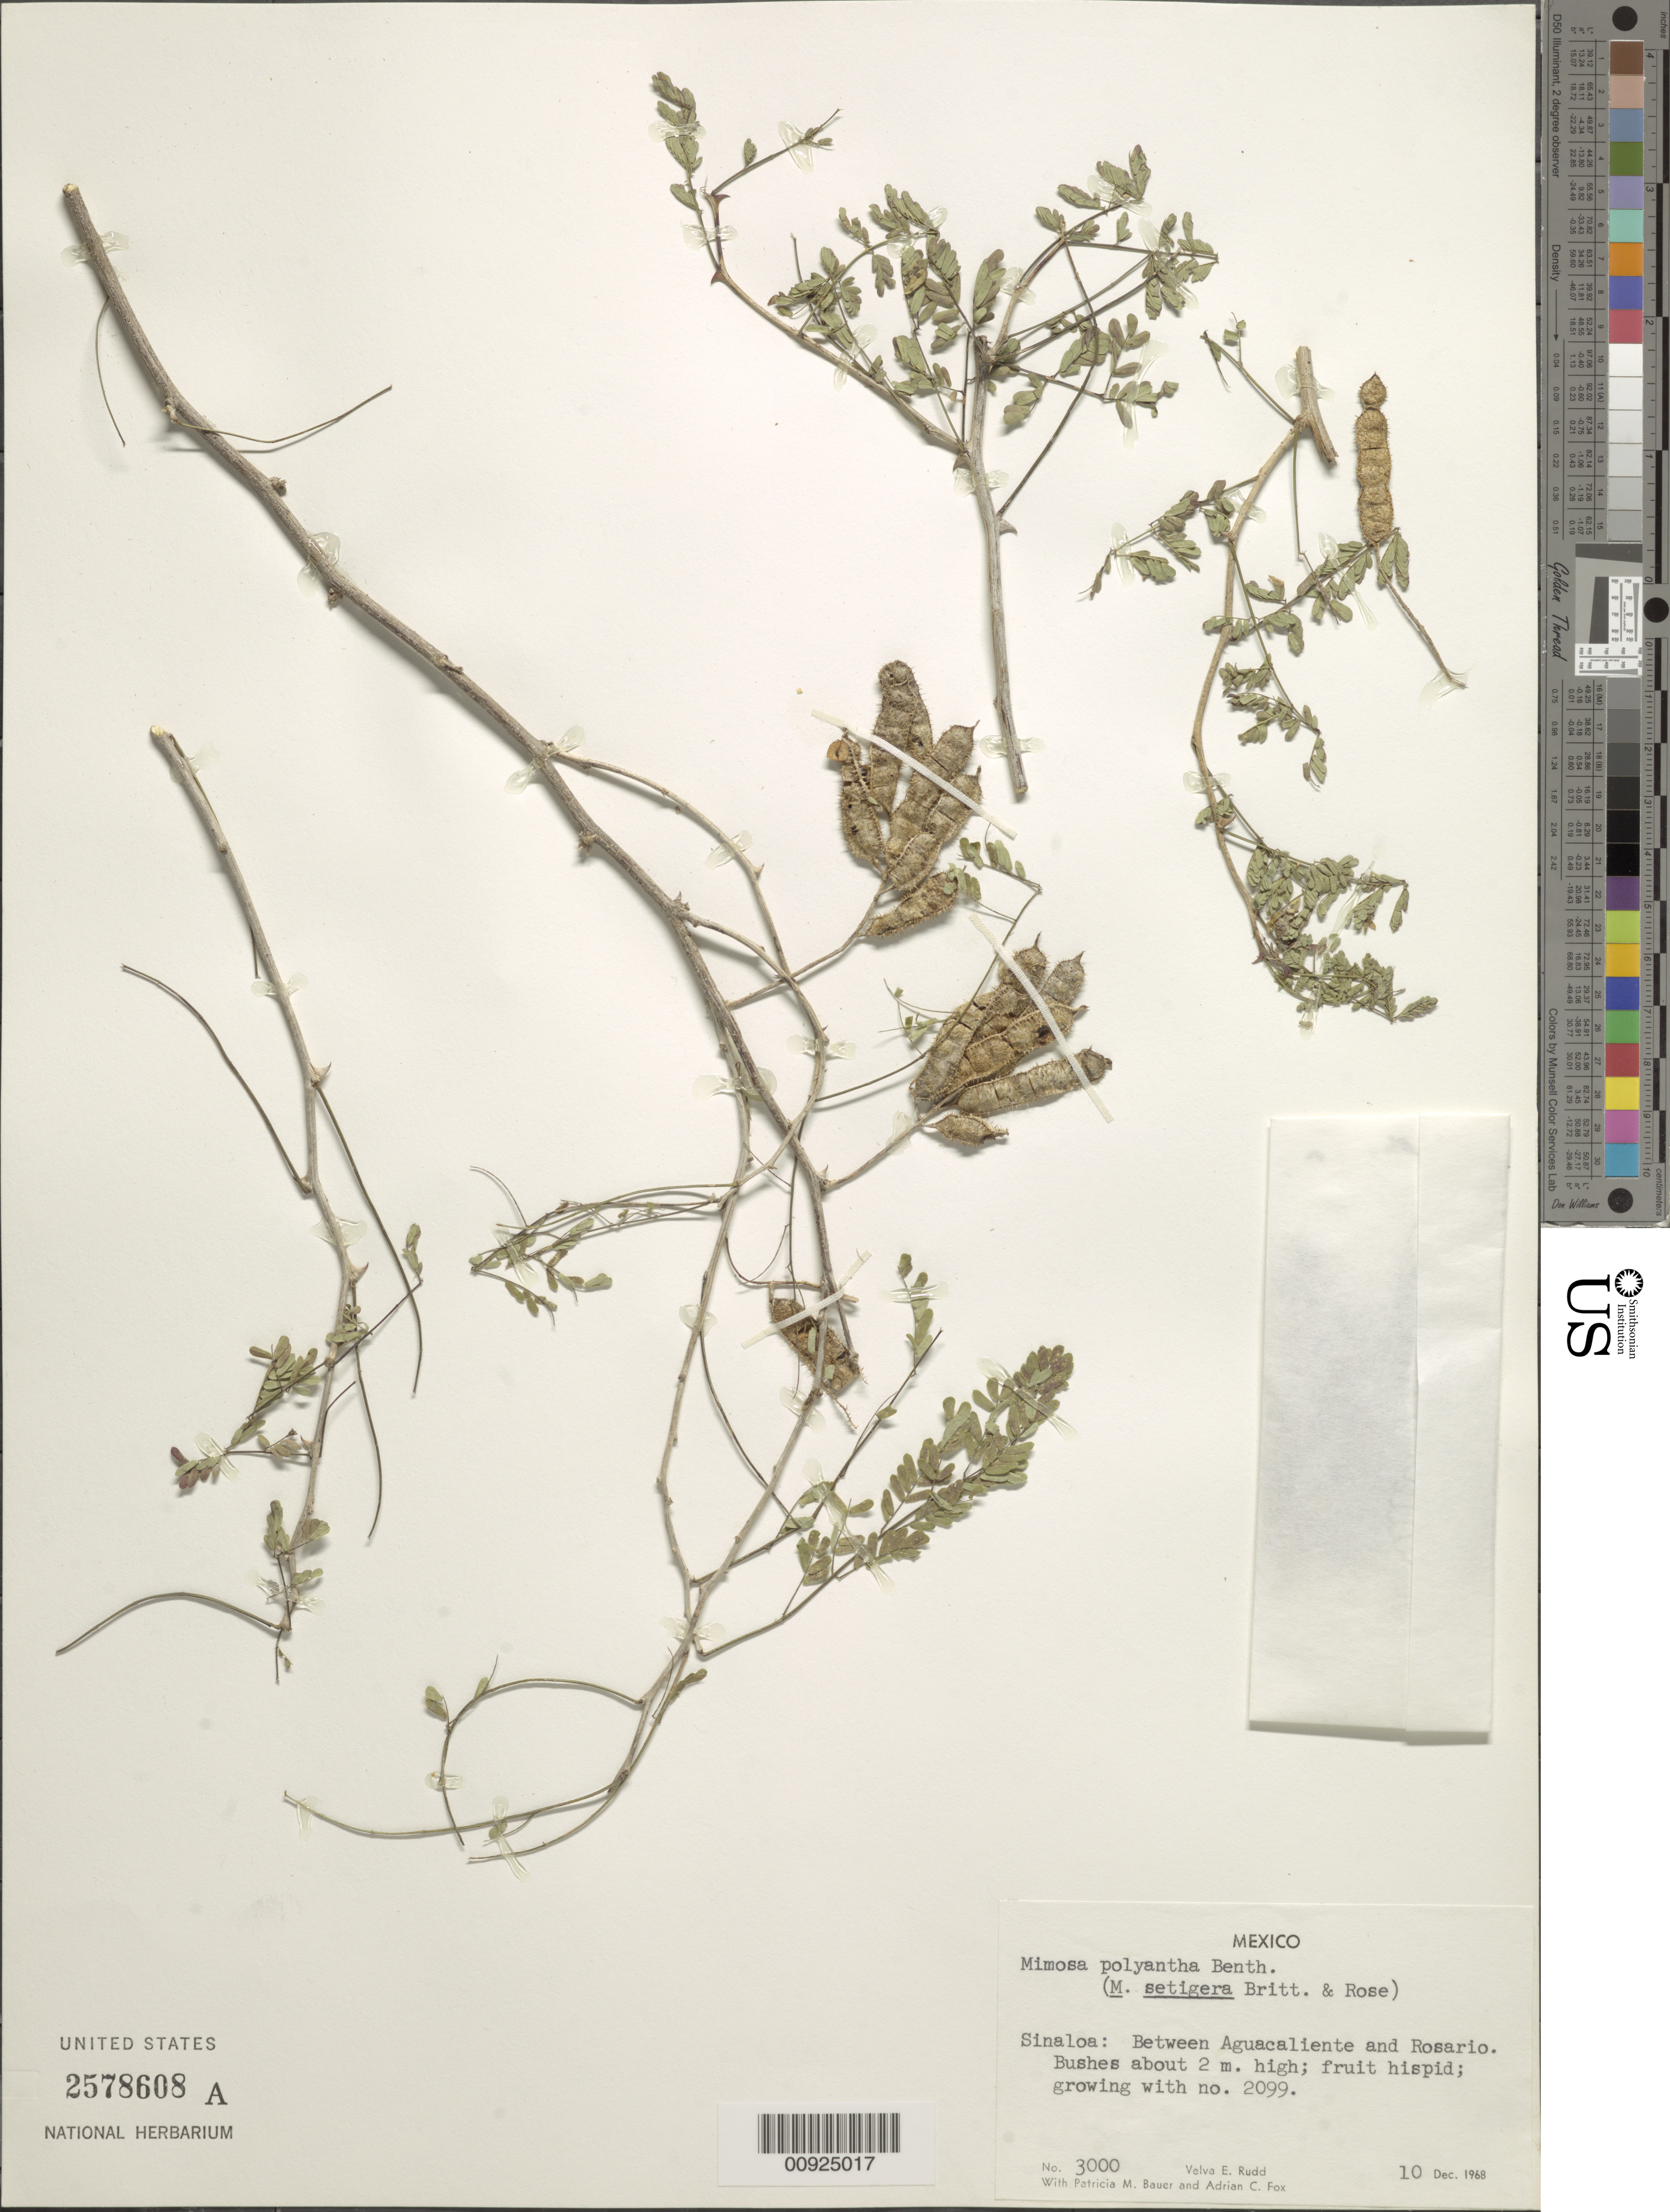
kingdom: Plantae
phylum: Tracheophyta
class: Magnoliopsida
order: Fabales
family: Fabaceae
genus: Mimosa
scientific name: Mimosa polyantha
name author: Benth.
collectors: V. E. Rudd, P. Bauer & A. Fox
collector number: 3000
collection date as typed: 10 Dec 1968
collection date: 1968-12-10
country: Mexico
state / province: Sinaloa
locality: Sinaloa: Between Aguacaliente and Rosario.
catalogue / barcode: US 2578608A